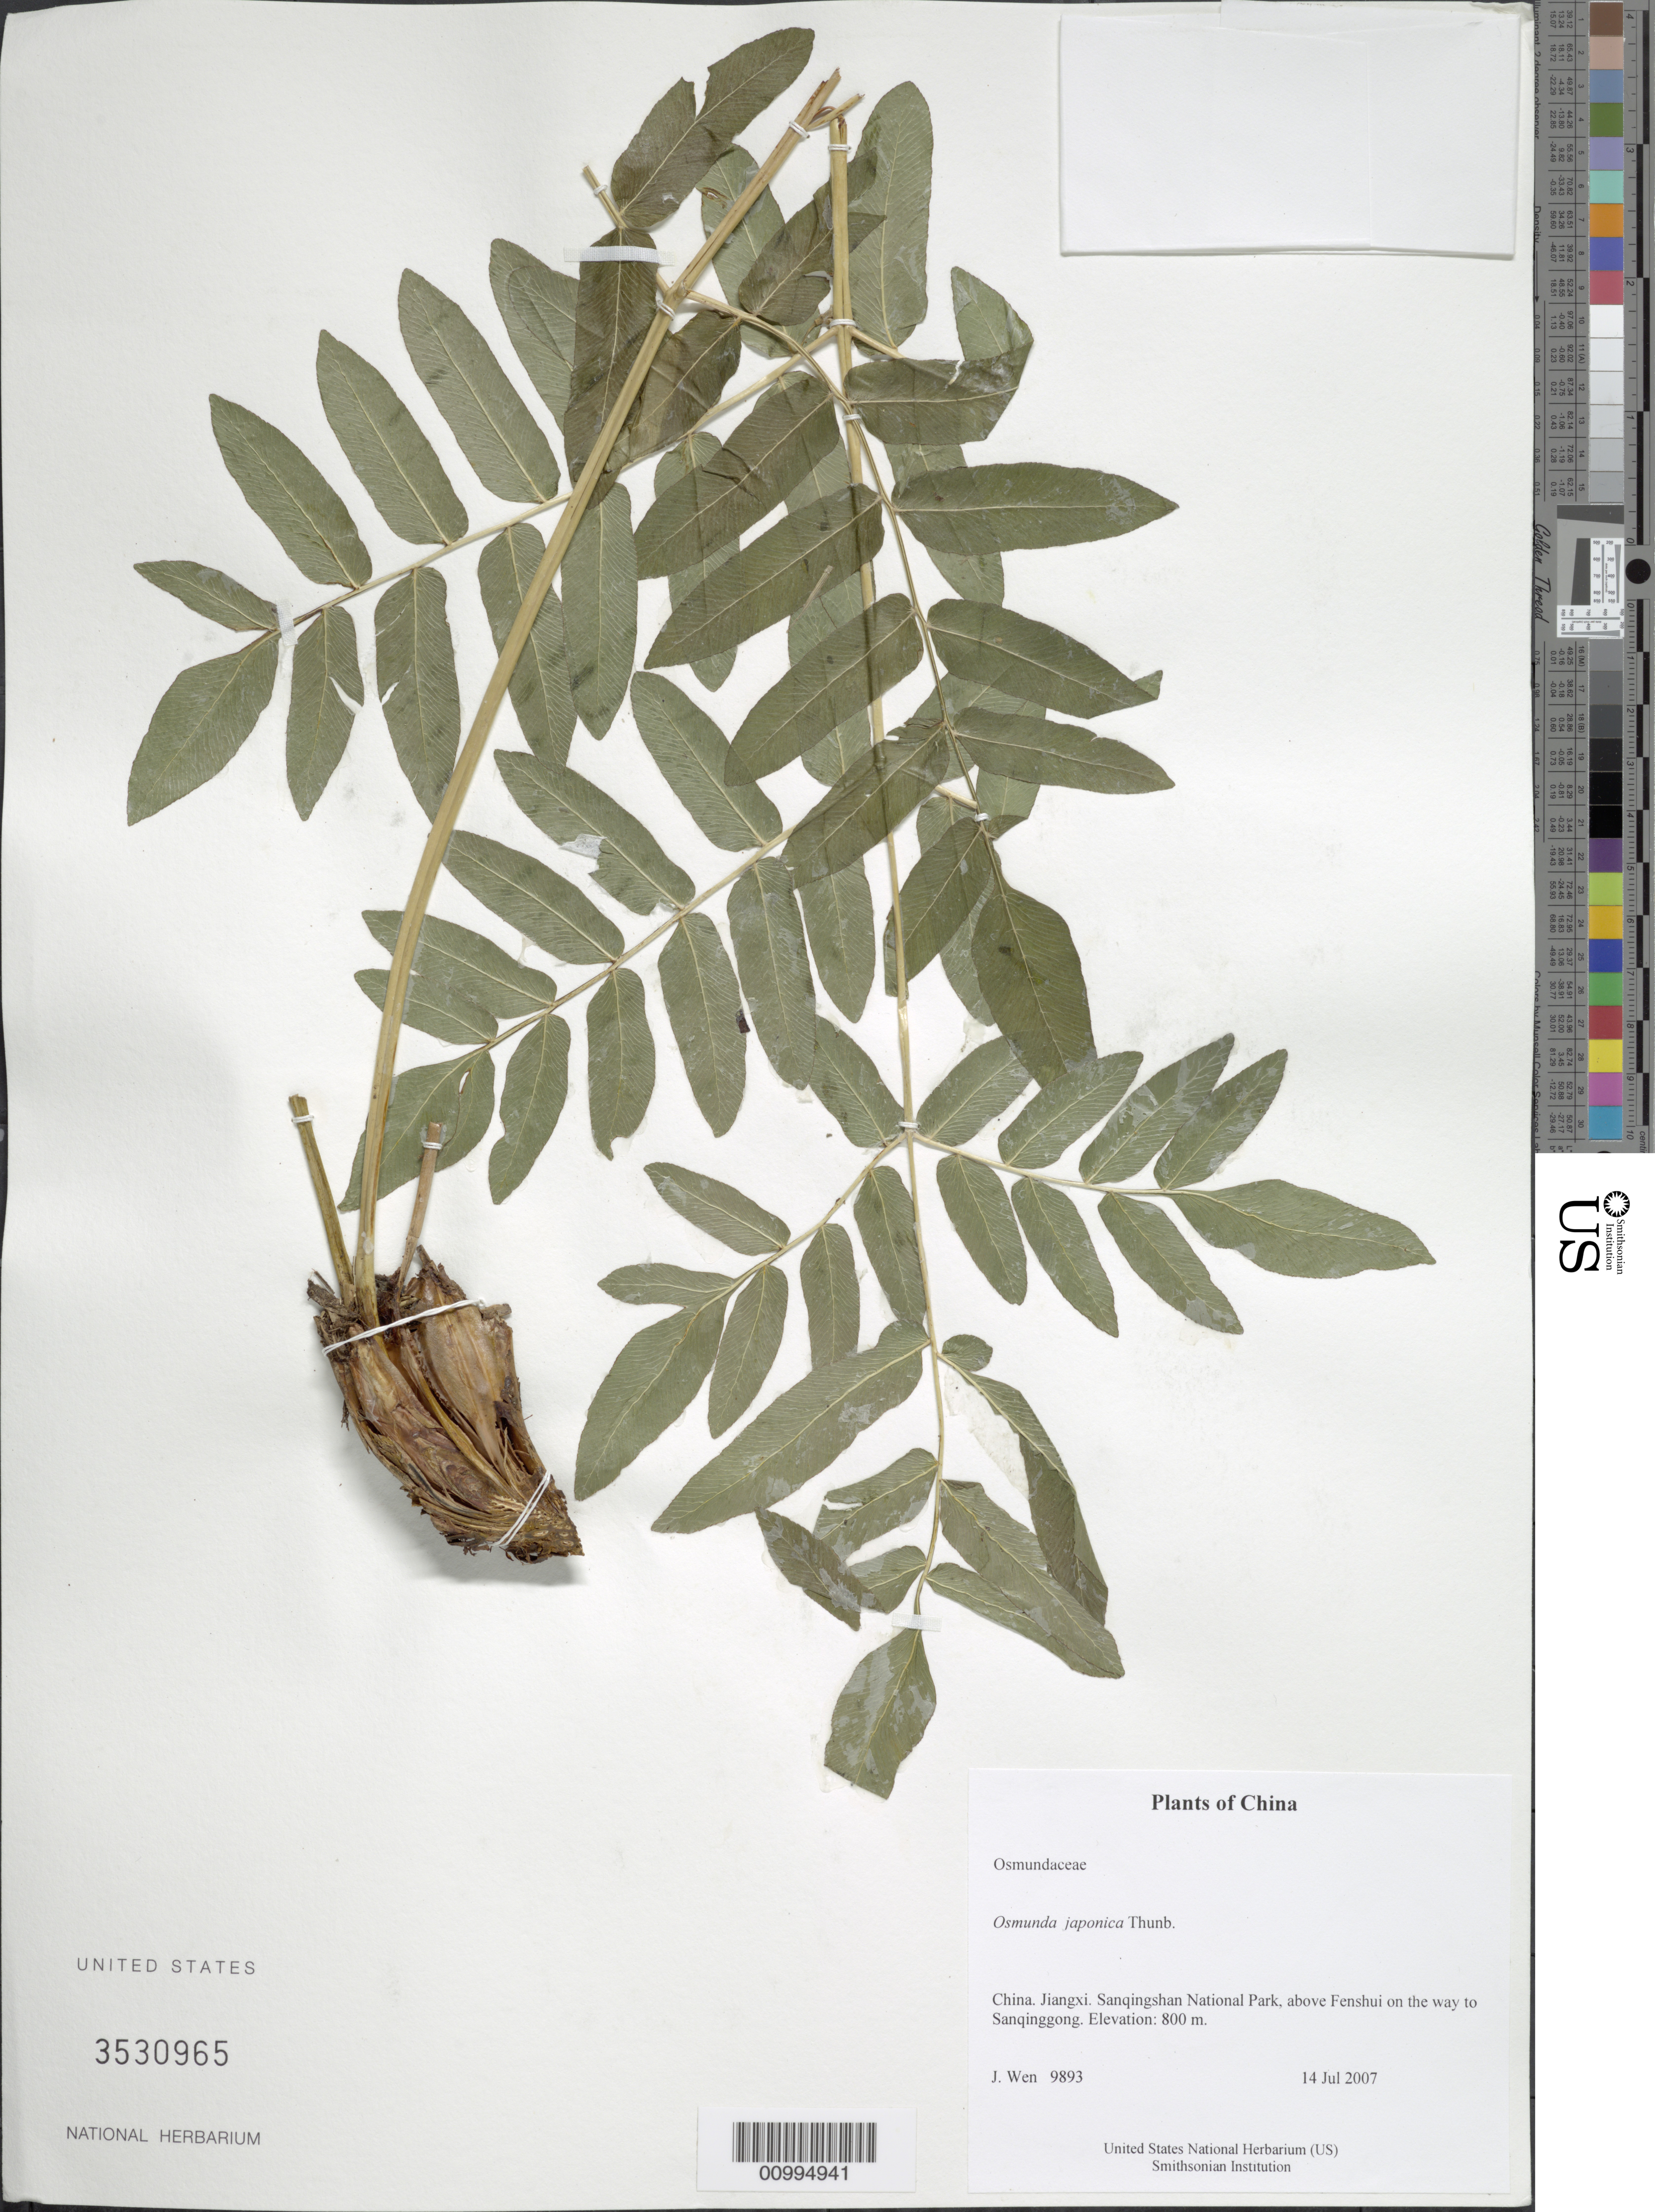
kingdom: Plantae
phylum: Tracheophyta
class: Polypodiopsida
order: Osmundales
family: Osmundaceae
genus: Osmunda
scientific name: Osmunda japonica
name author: Thunb.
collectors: J. Wen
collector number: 9893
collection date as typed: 14 Jul 2007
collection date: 2007-07-14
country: China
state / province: Jiangxi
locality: Sanqingshan National Park, above Fenshui on the way to Sanqinggong.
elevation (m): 800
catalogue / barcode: US 3530965